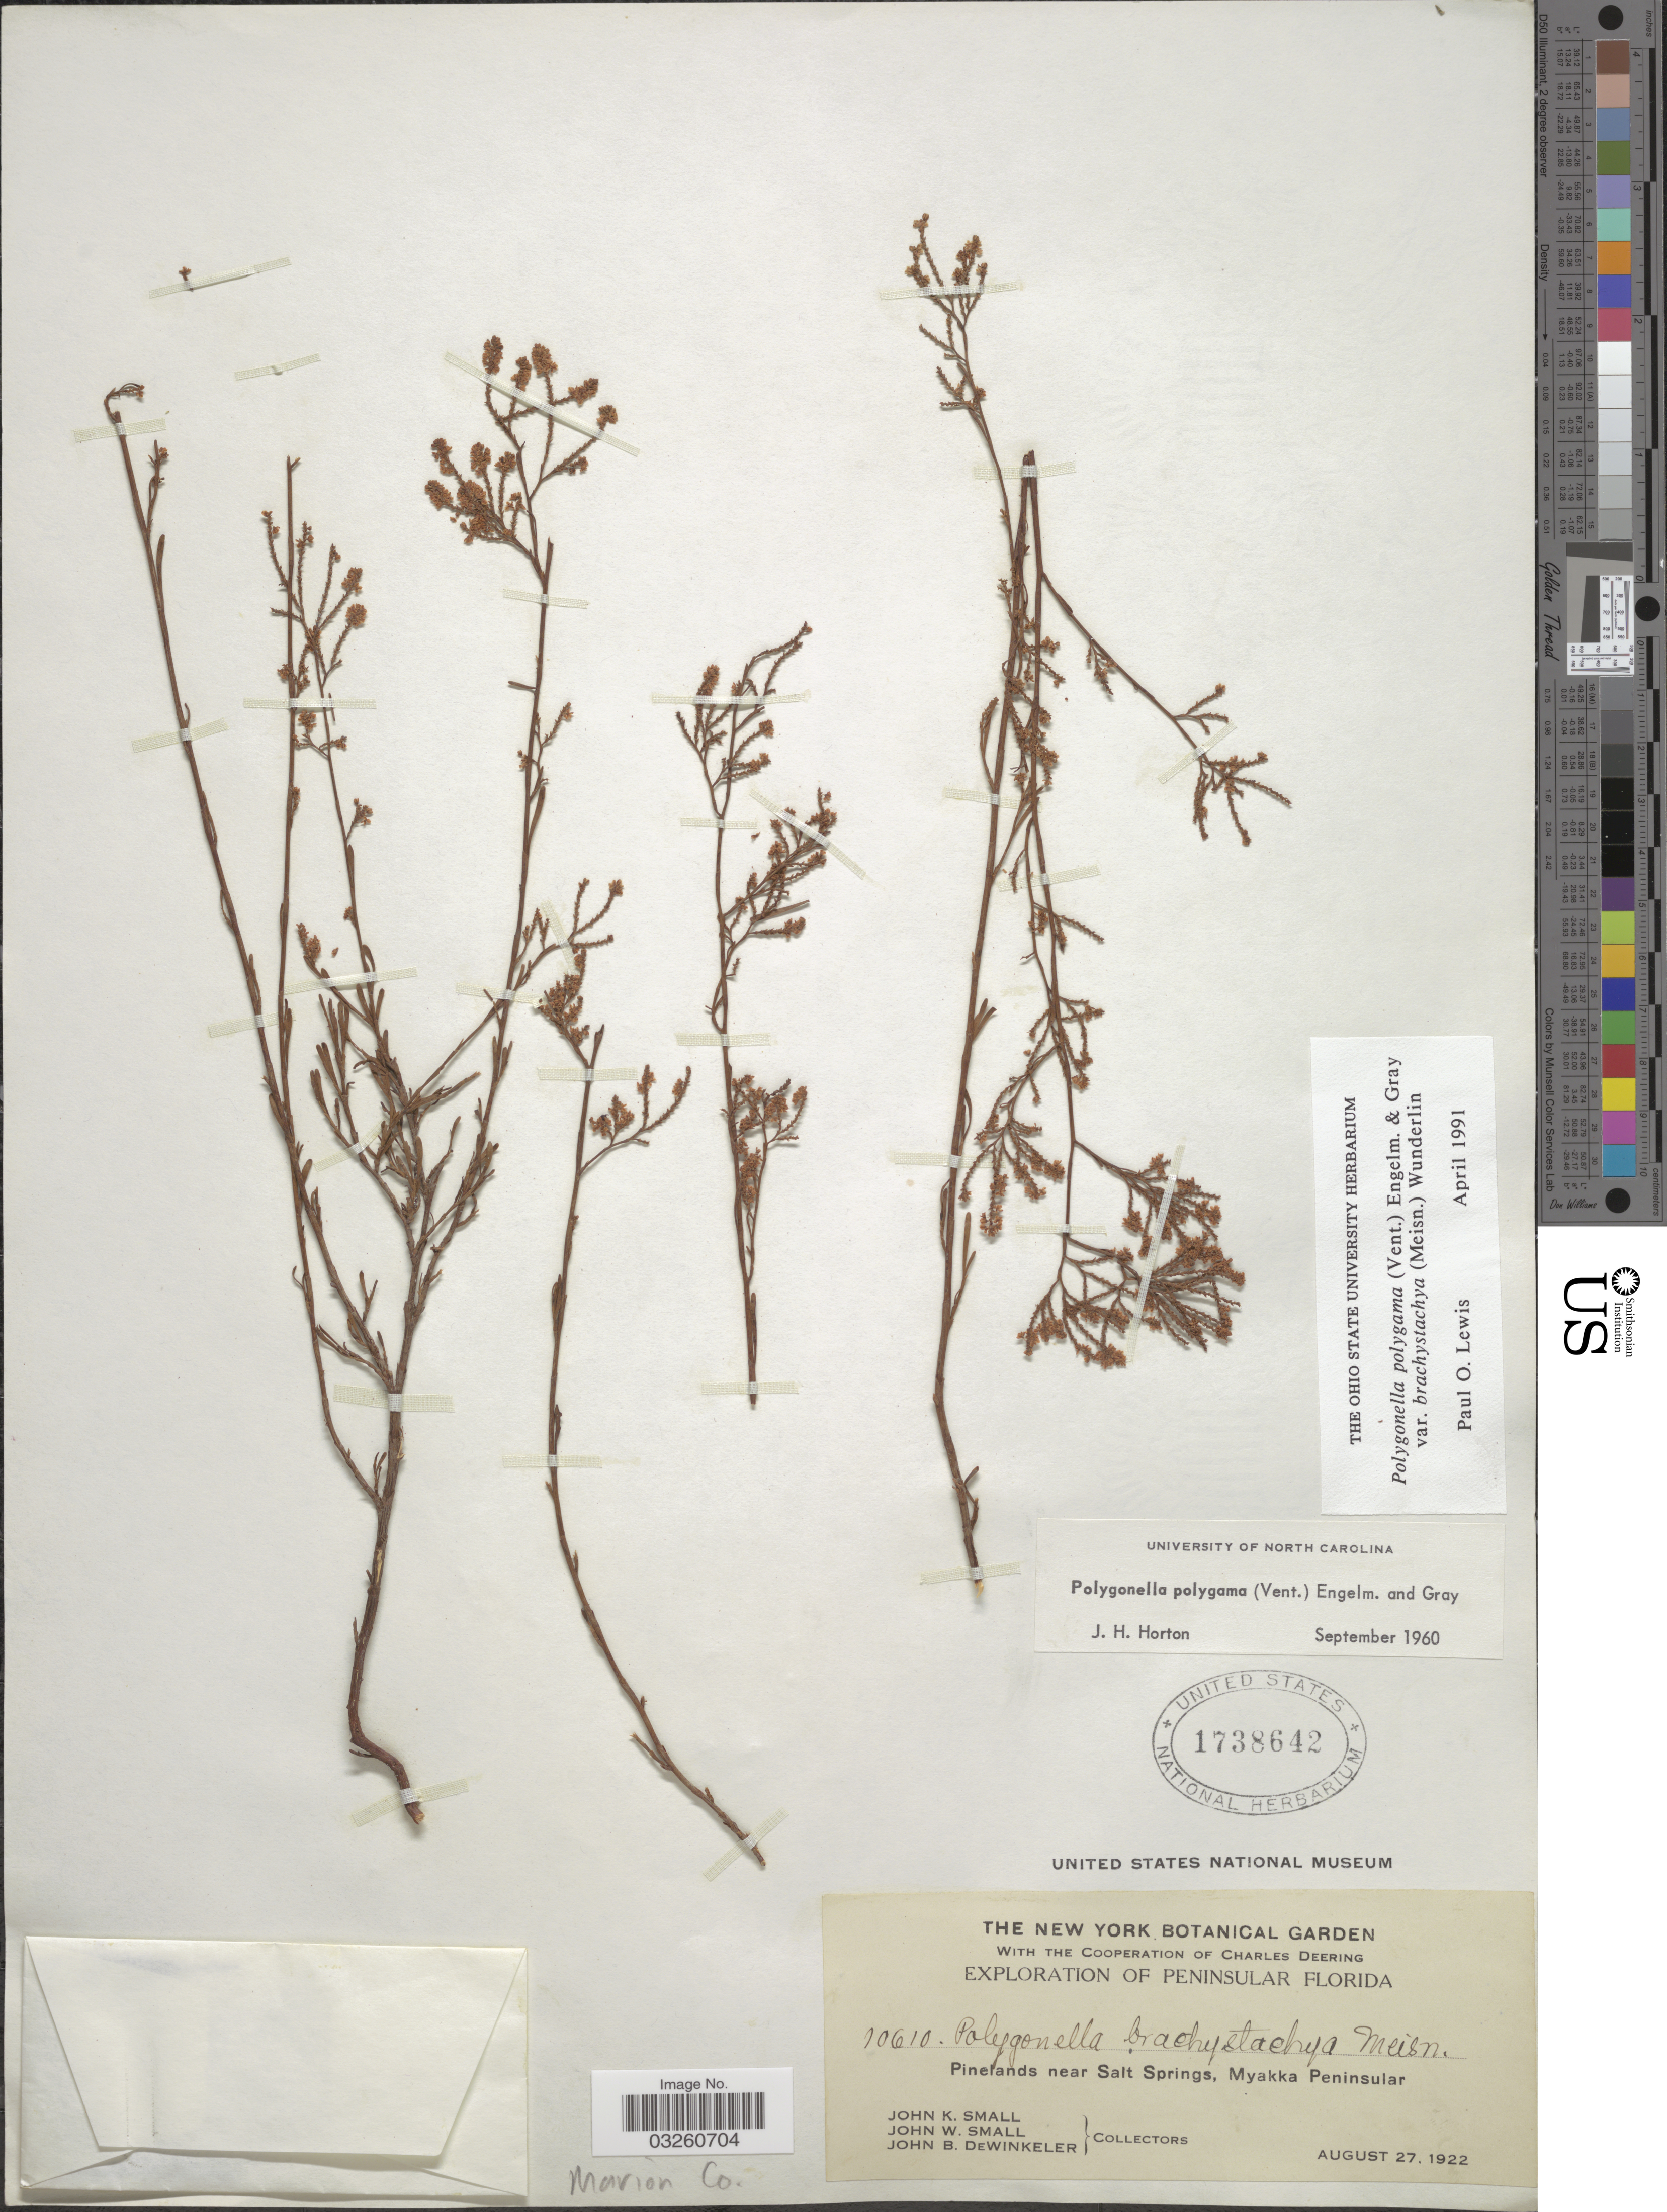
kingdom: Plantae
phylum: Tracheophyta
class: Magnoliopsida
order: Caryophyllales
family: Polygonaceae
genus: Polygonella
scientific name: Polygonella polygama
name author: (Vent.) Engelm. & A. Gray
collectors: J. K. Small, J. Small & J. B. Dewinkeler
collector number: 10610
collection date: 1922-08-27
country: United States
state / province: Florida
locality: Peninsular Florida. Pinelands near Salt Springs, Myakka Peninsular. Marion Co.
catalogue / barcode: US 1738642